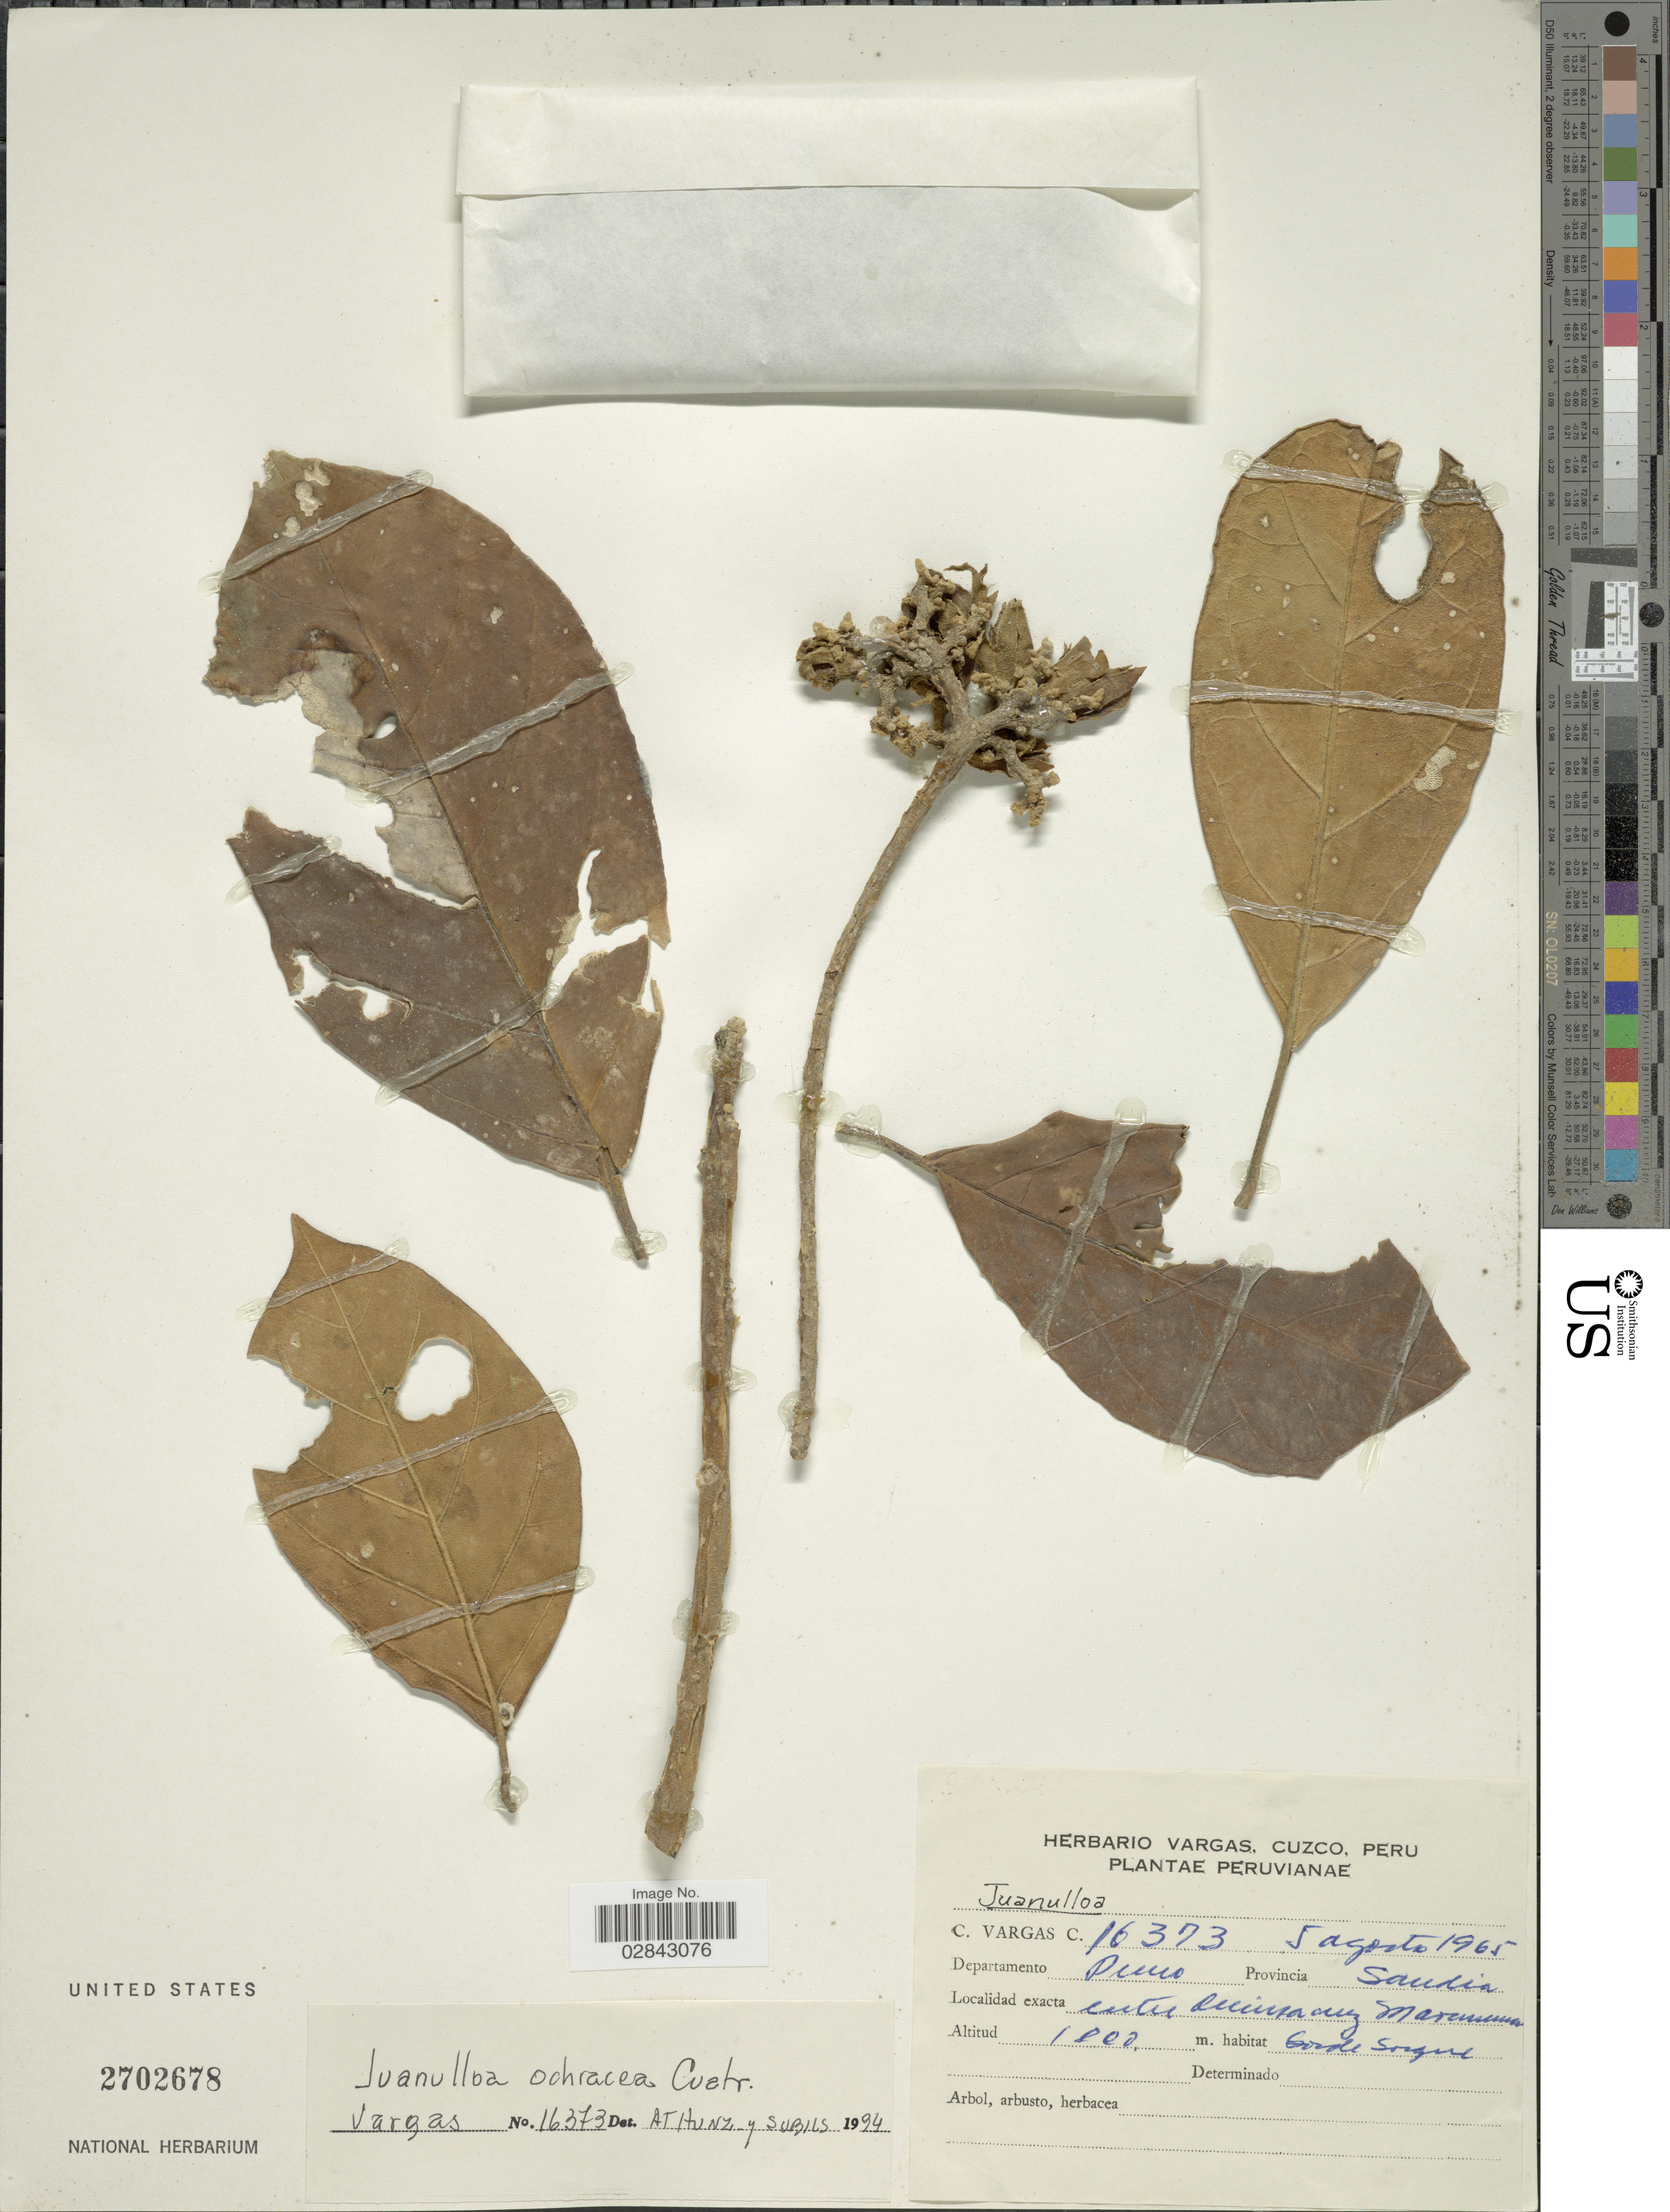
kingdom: Plantae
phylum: Tracheophyta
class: Magnoliopsida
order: Solanales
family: Solanaceae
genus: Juanulloa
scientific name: Juanulloa ochracea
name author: Cuatrec.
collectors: C. Vargas Calderón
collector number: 16373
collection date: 1965-08-05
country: Peru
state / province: Puno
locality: Departamento Puno. Provincia Sandia, entre Quinsacruz [Quinsa Cruz], Muruncunca.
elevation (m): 1000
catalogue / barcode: US 2702678